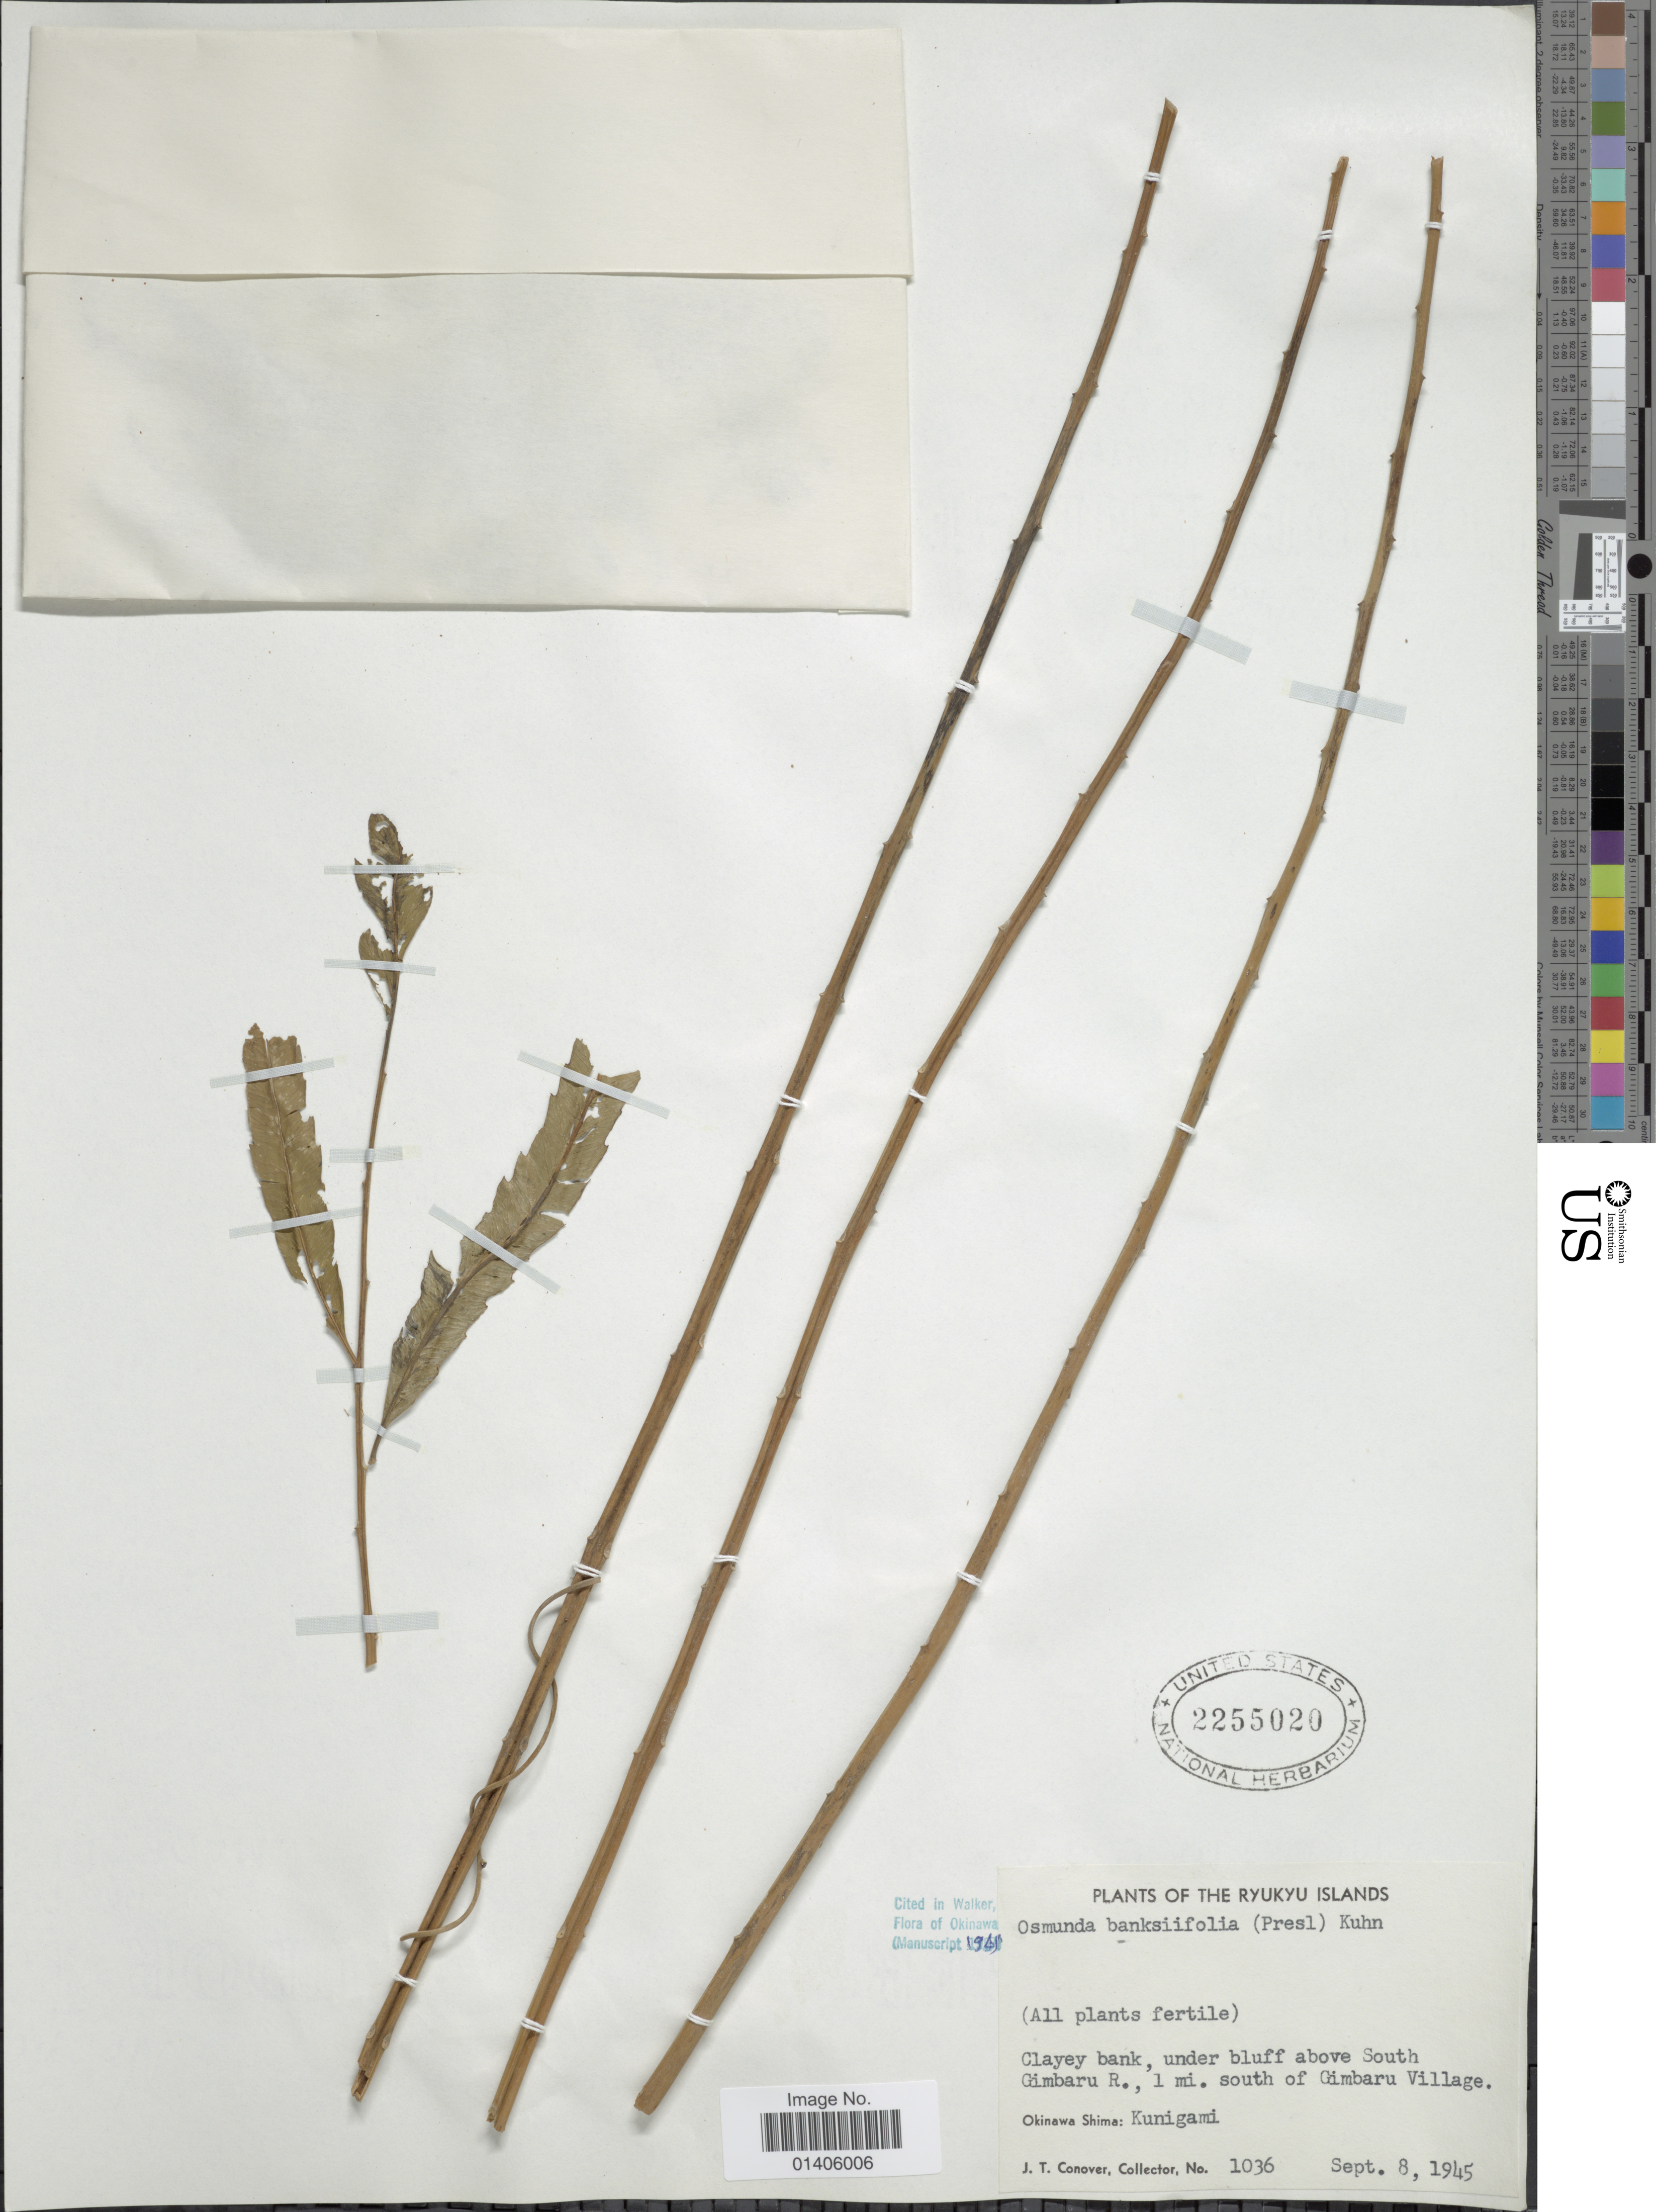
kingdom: Plantae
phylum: Tracheophyta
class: Polypodiopsida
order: Osmundales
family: Osmundaceae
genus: Osmunda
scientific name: Osmunda banksiifolia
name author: (C. Presl) Kuhn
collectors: J. T. Conover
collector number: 1036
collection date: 1945-09-08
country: Japan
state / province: Okinawa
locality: The Ryukyu Islands, Clayey bank, under bluff above South Gimbaru R., 1 mi. south of Gimbaru Village, Okinawa: Kunigami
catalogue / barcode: US 2255020